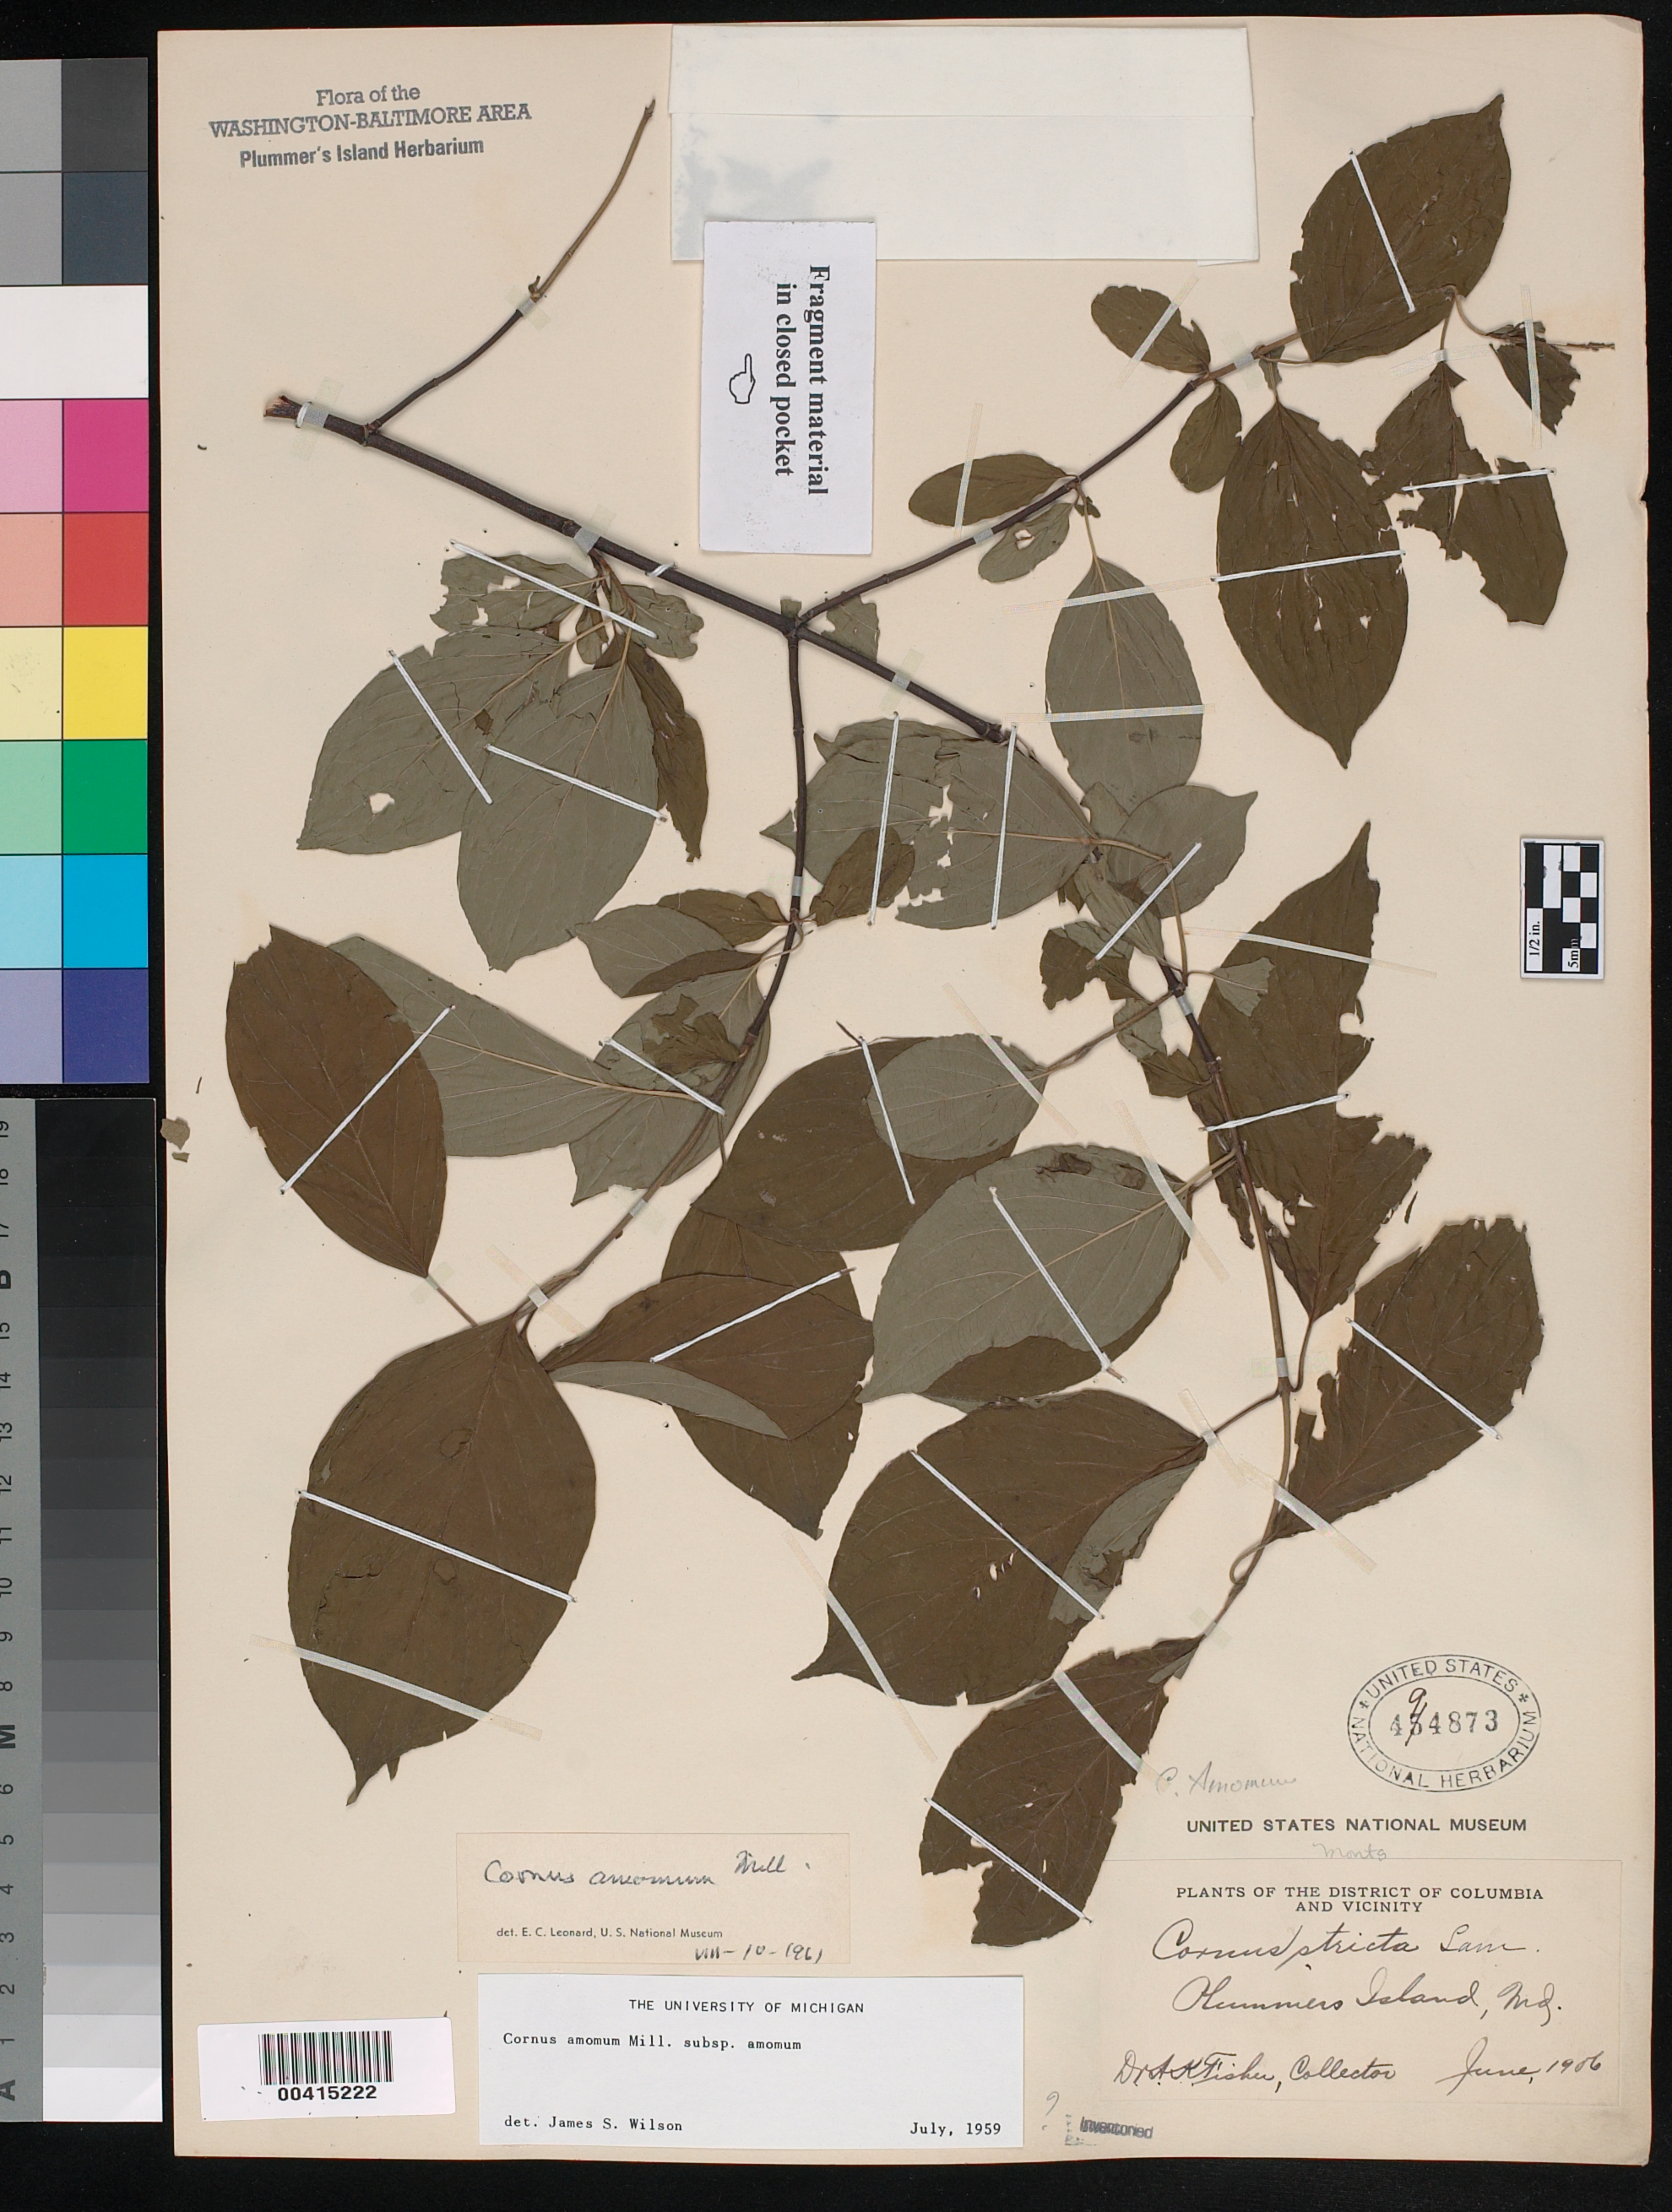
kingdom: Plantae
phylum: Tracheophyta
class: Magnoliopsida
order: Cornales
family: Cornaceae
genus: Cornus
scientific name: Cornus amomum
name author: Mill.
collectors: A. K. Fisher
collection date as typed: Jun 1906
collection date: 1906-06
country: United States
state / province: Maryland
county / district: Montgomery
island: Plummers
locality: Plummer's Island C. & O. Canal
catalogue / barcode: US 494873